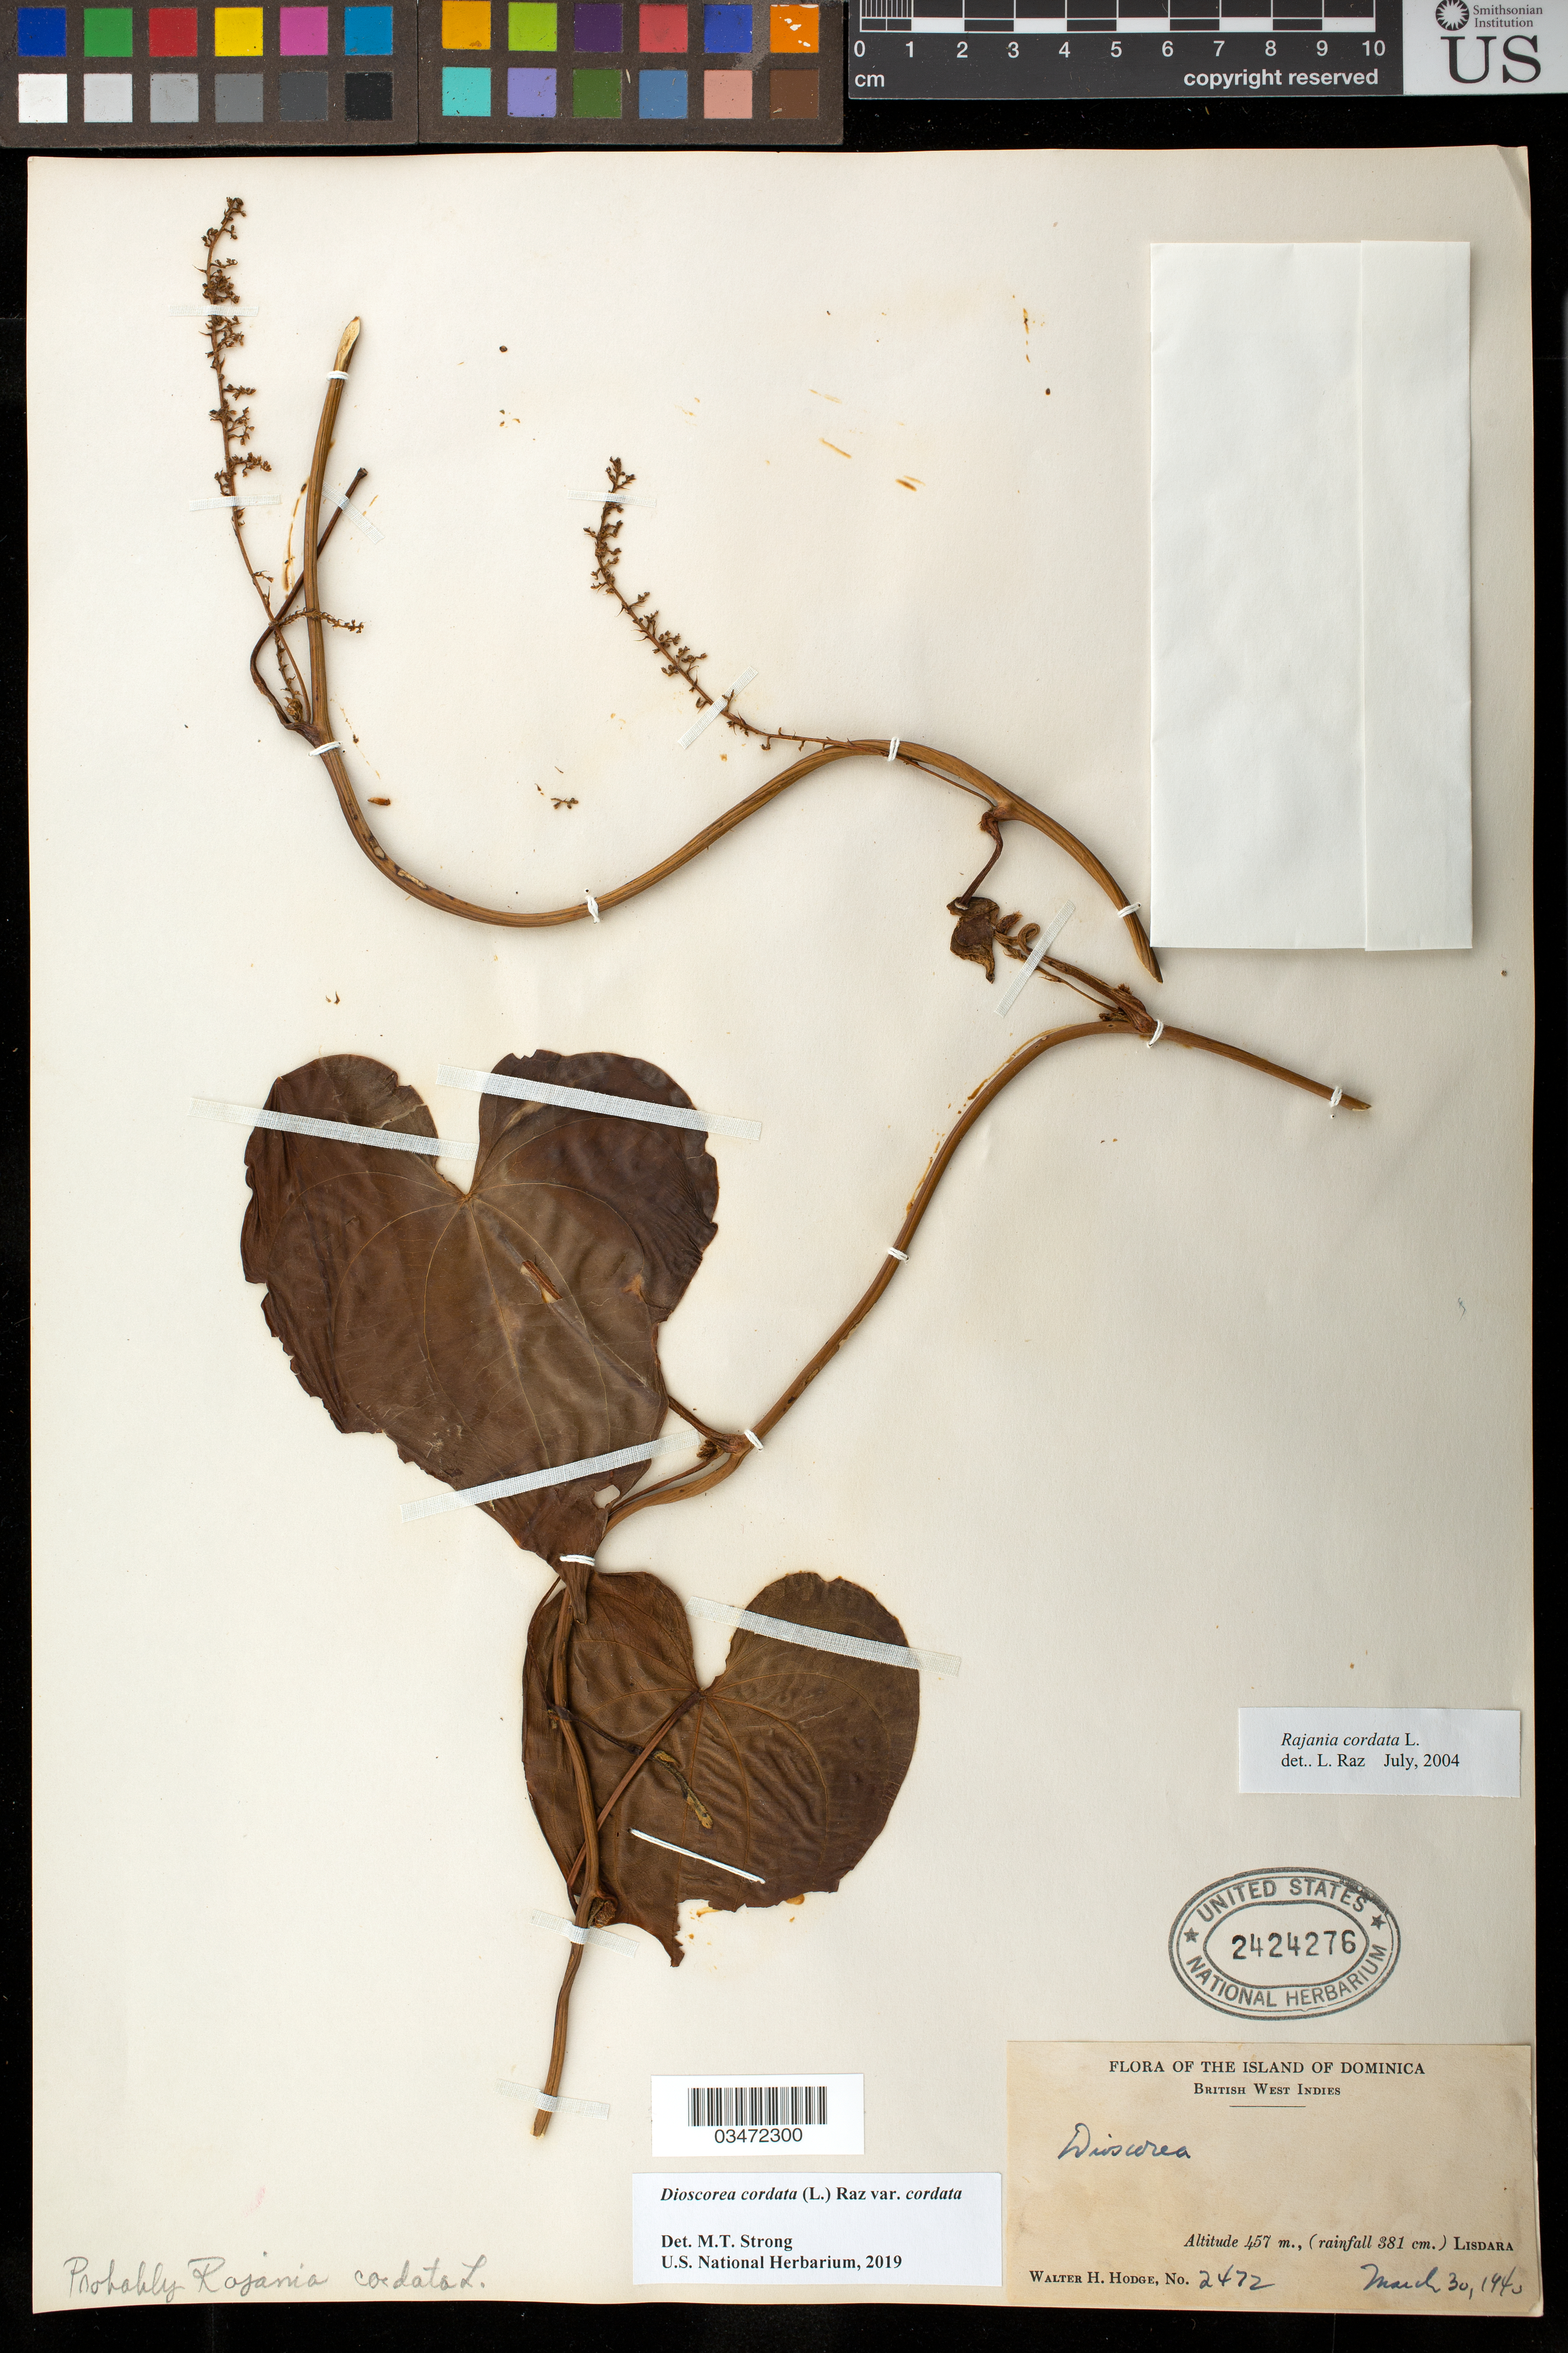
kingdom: Plantae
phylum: Tracheophyta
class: Liliopsida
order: Dioscoreales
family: Dioscoreaceae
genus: Dioscorea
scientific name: Dioscorea cordata var. cordata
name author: (L.) Raz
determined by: Strong, M. T., (US), Smithsonian Institution - National Museum of Natural History (UNITED STATES)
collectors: W. Hodge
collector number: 2472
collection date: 1940-03-30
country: Dominica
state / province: St. Patrick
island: Dominica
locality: Lisdara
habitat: Rainfall 381 cm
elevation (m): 475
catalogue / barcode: US 2424276